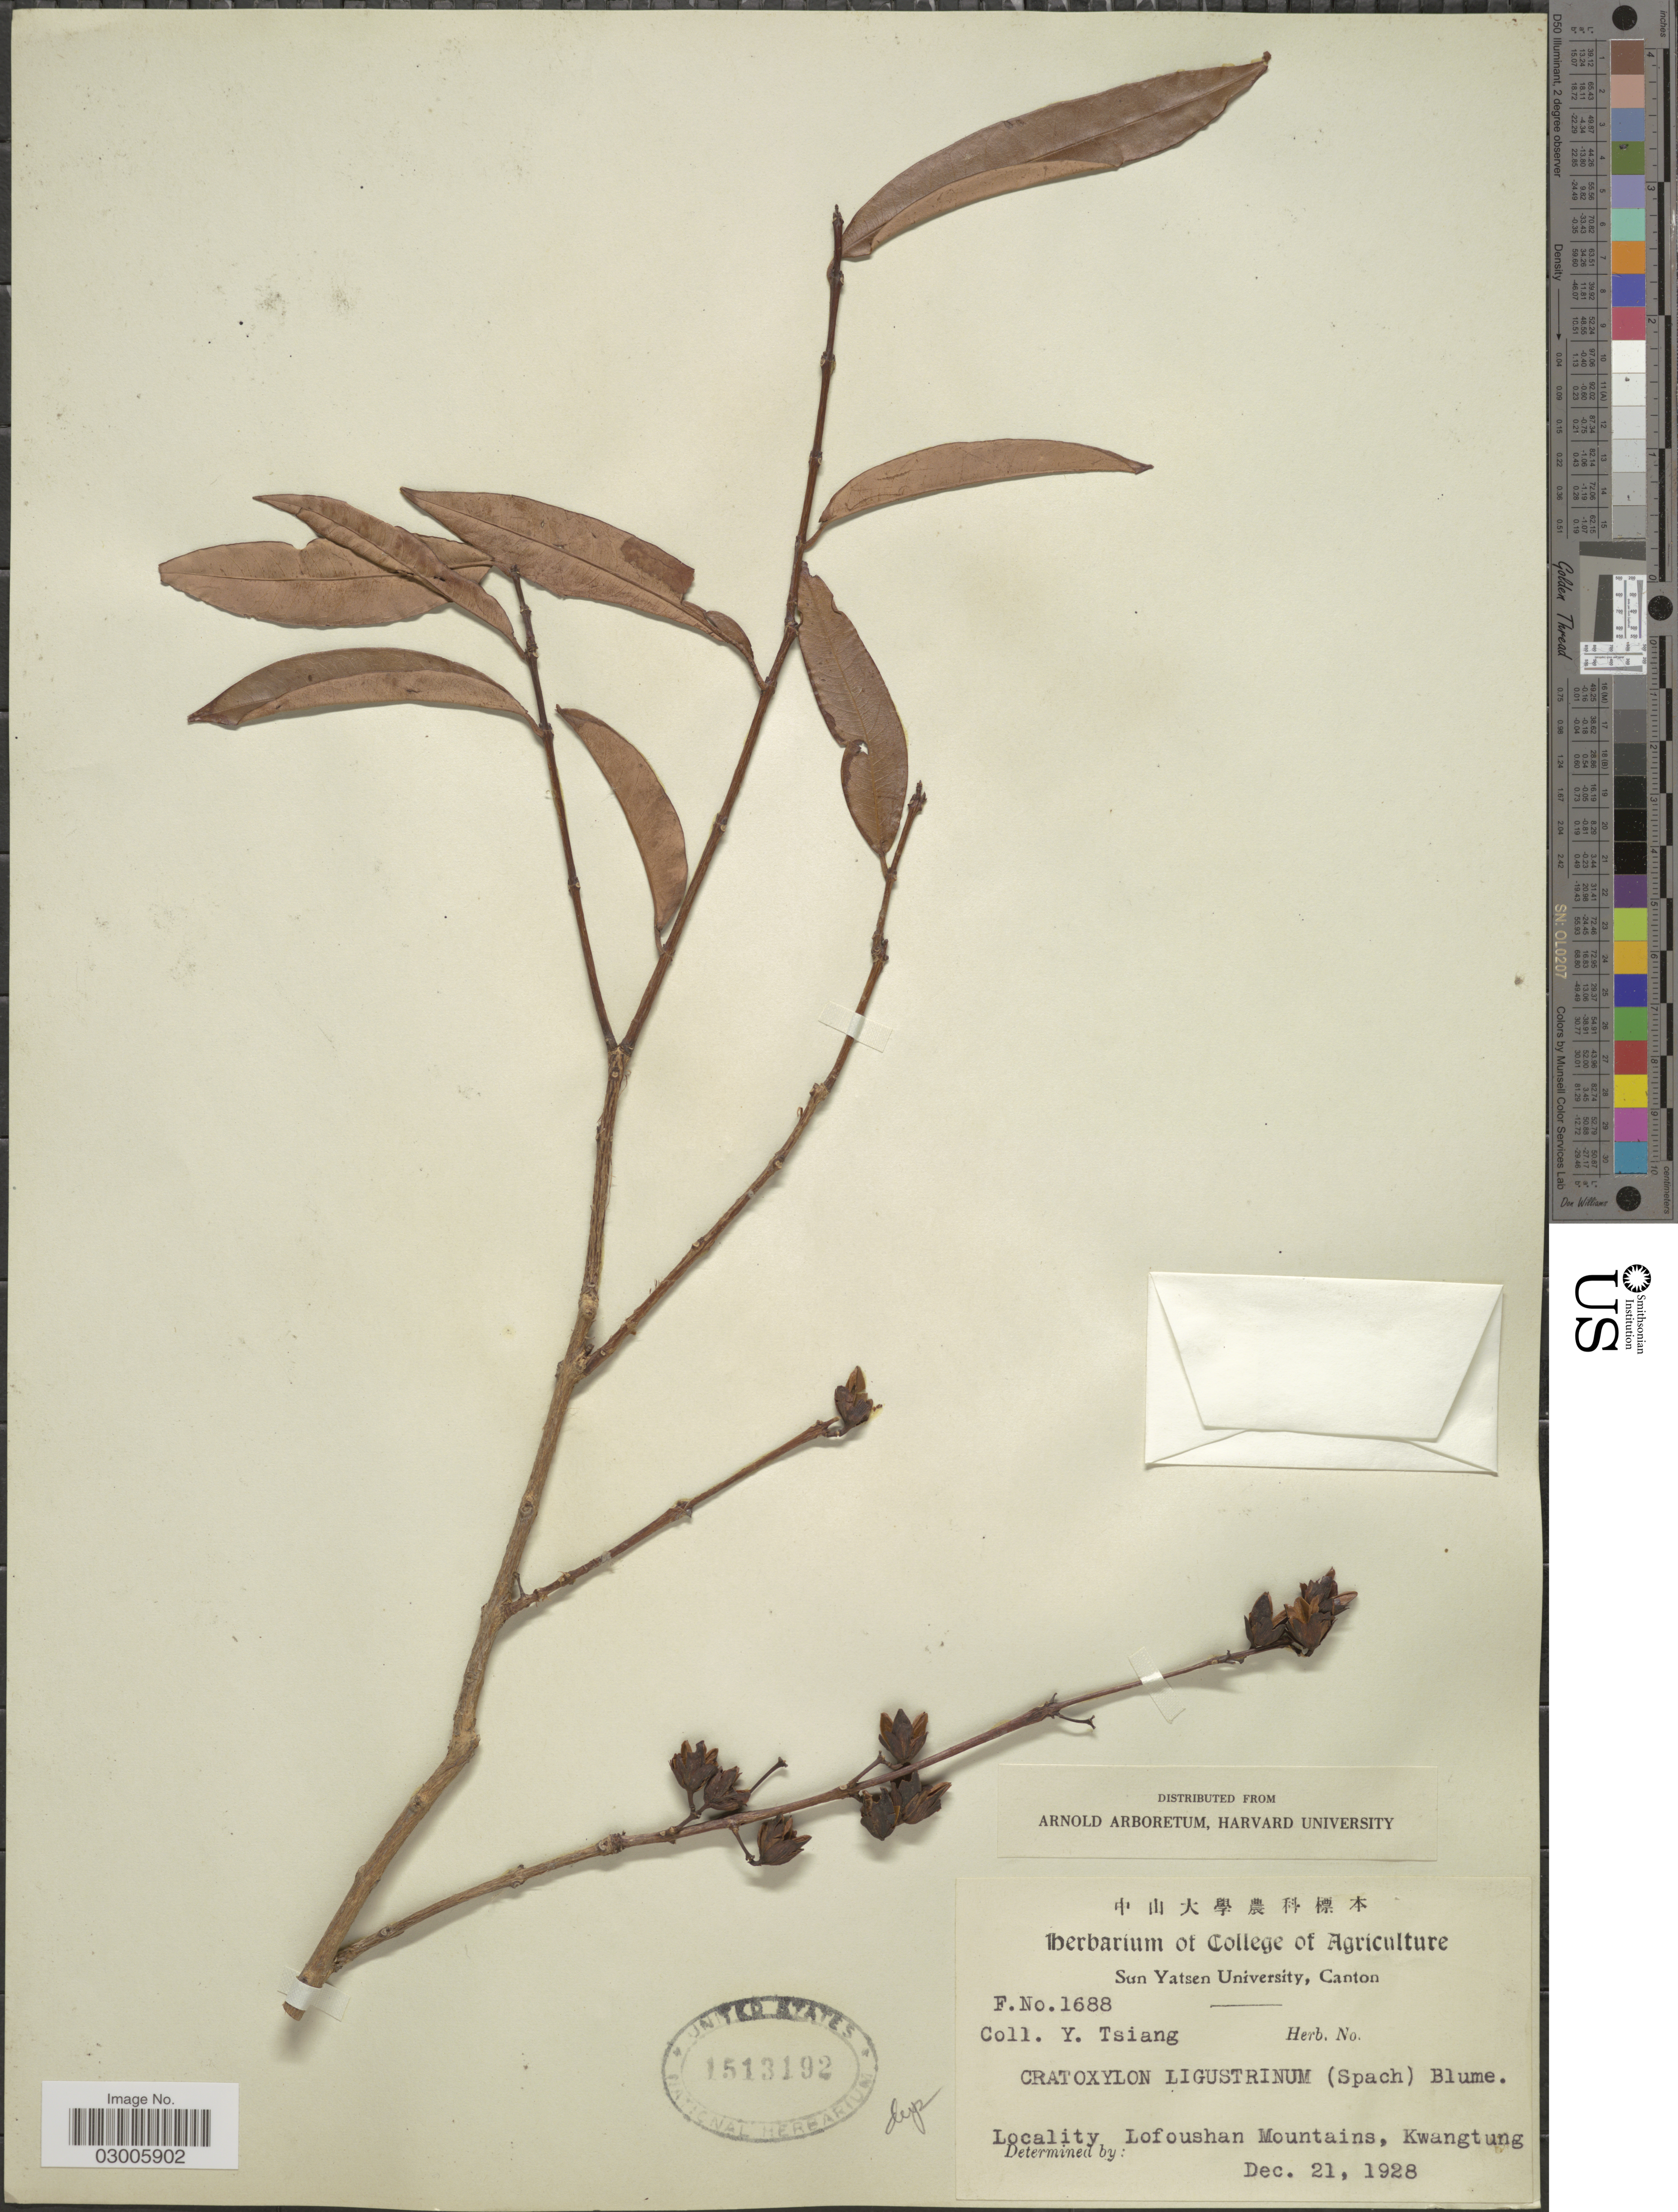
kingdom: Plantae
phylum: Tracheophyta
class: Magnoliopsida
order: Malpighiales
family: Hypericaceae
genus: Cratoxylum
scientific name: Cratoxylum ligustrinum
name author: (Spach) Blume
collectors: Y. Tsiang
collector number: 1688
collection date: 1928-12-21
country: China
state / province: Guangdong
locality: Lofoushan Mountains, Kwangtung.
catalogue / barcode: US 1513192